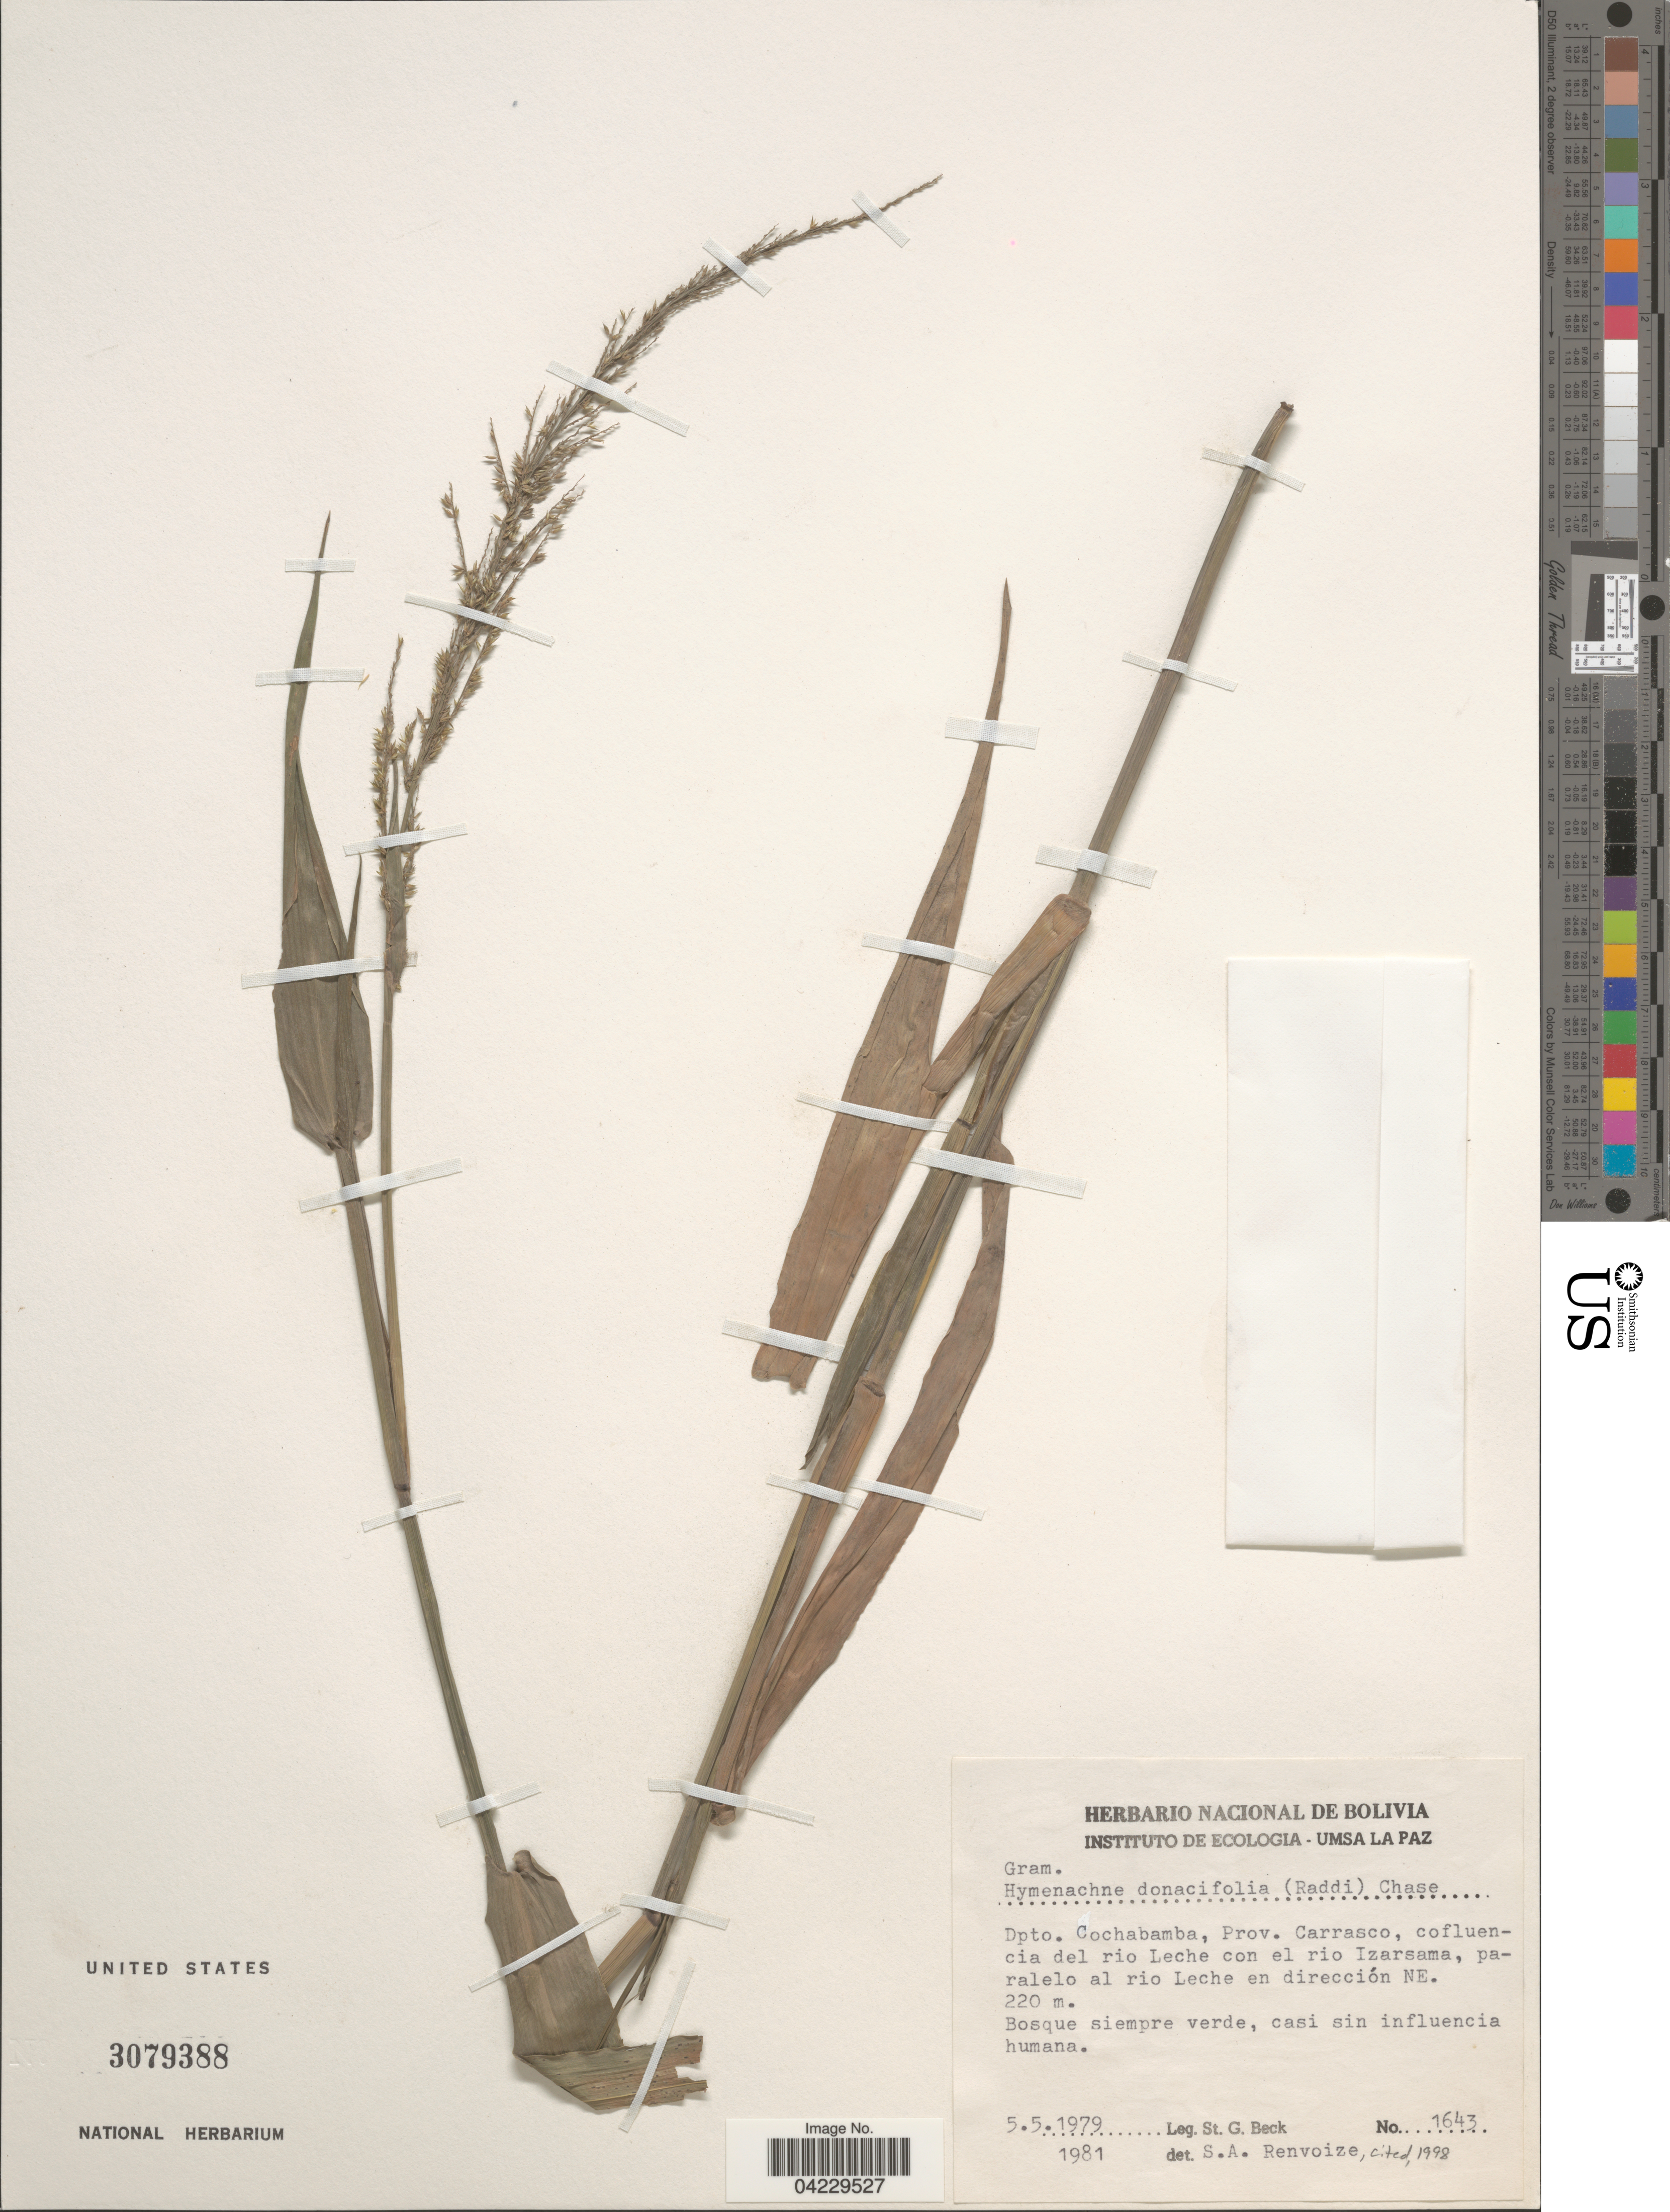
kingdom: Plantae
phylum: Tracheophyta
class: Liliopsida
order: Poales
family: Poaceae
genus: Hymenachne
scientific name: Hymenachne donacifolia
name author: (Raddi) Chase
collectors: S. G. Beck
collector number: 1643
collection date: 1979-05-05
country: Bolivia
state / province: Cochabamba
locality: Dpto. Cochabamba, Prov. Carrasco, cofluencia del rio Leche con el rio Izarsama, paralelo al rio Leche en dirección NE.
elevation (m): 220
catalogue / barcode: US 3079388